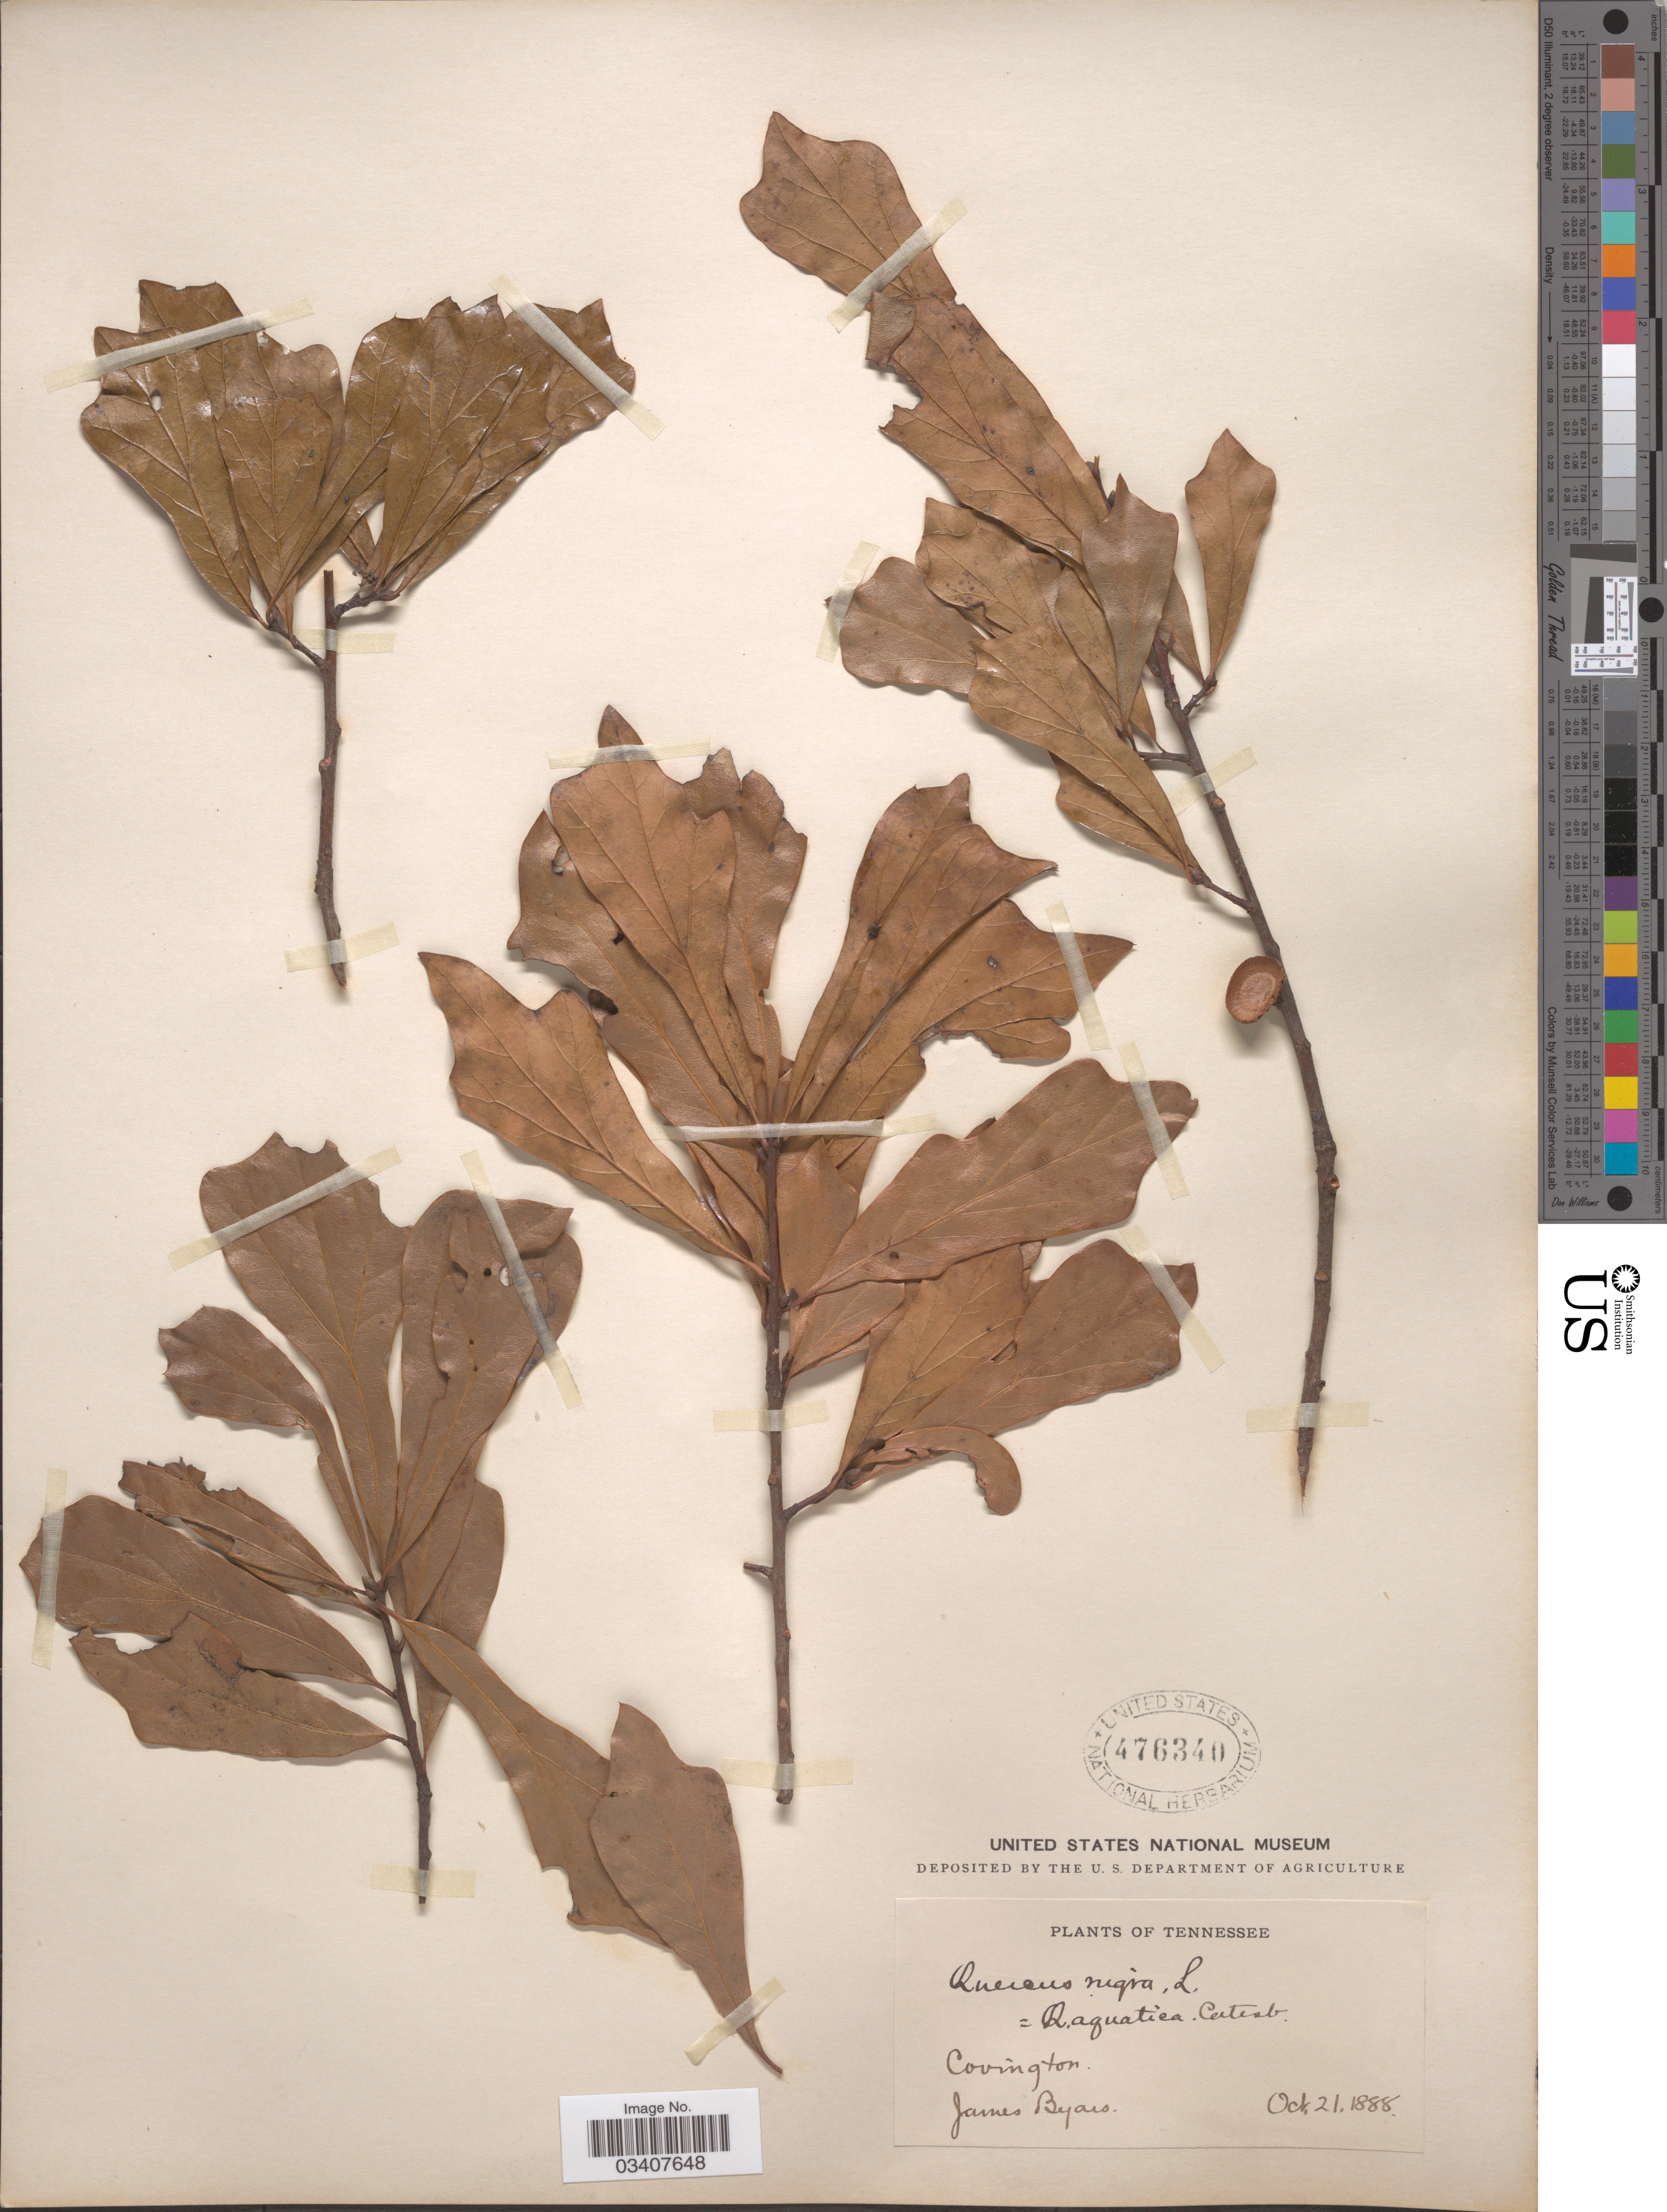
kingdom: Plantae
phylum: Tracheophyta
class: Magnoliopsida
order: Fagales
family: Fagaceae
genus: Quercus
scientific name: Quercus nigra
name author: L.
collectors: J. Byars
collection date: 1888-10-21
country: United States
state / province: Tennessee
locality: Covington.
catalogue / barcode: US 476340